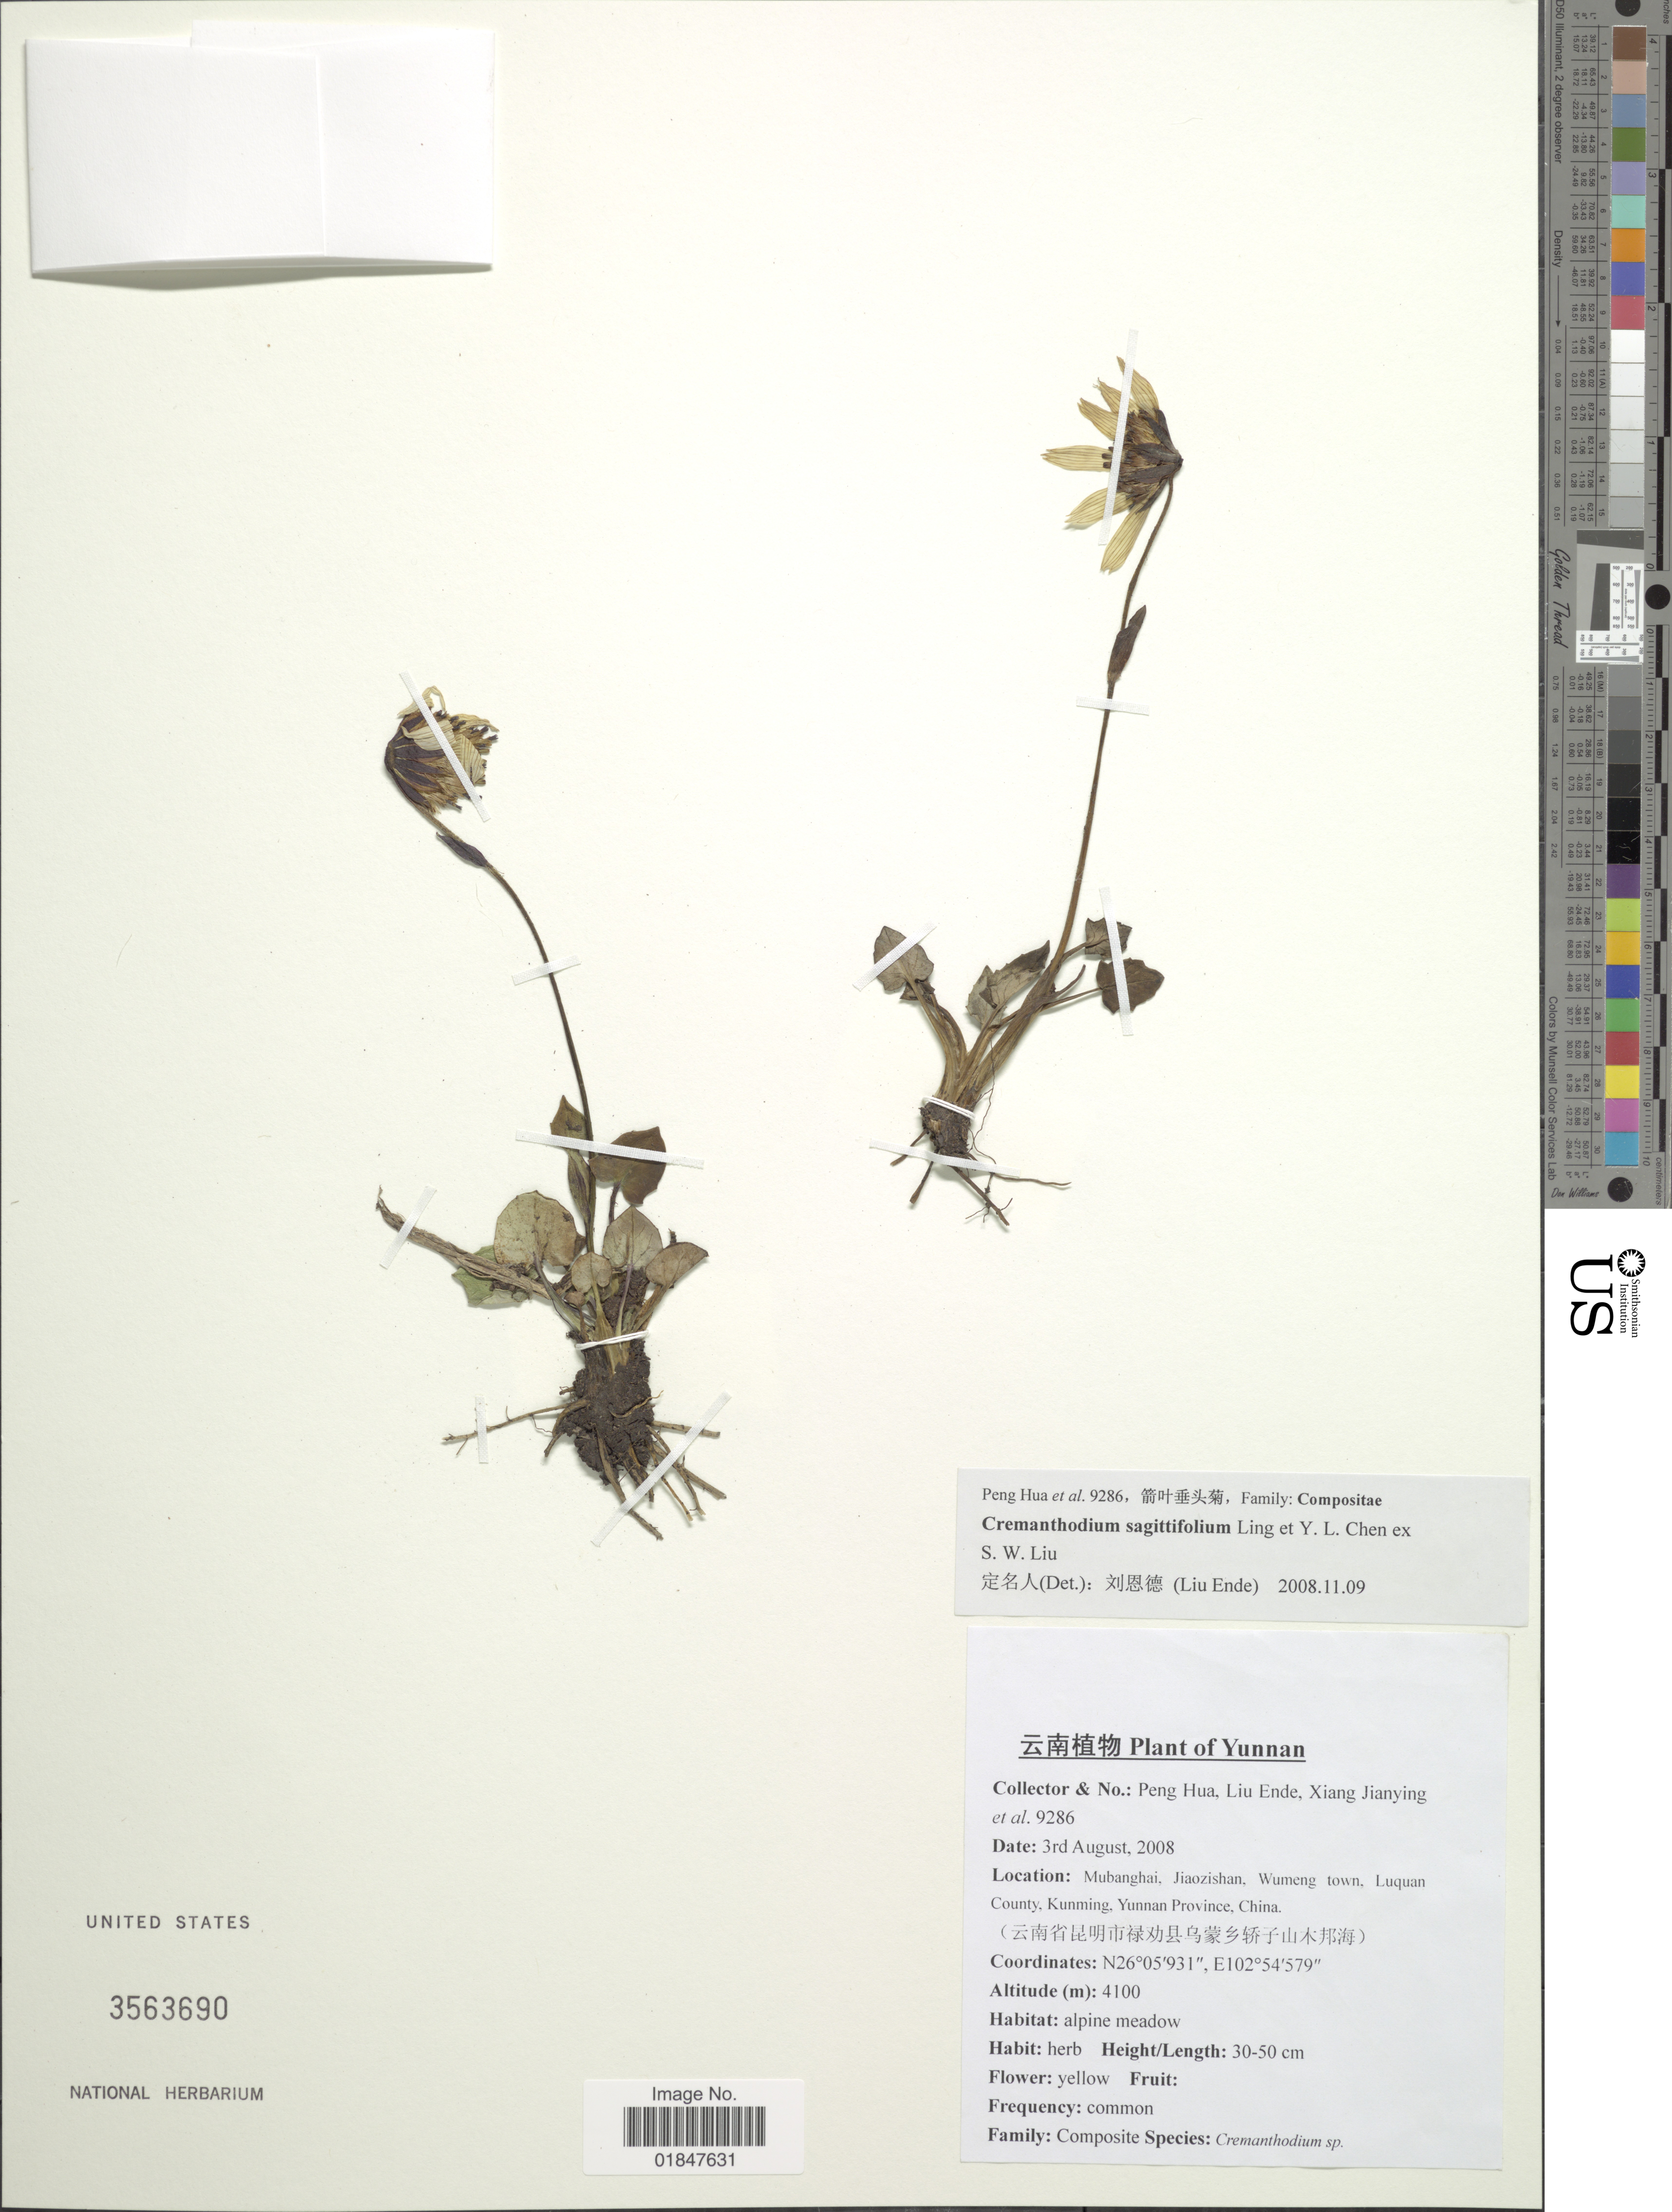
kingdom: Plantae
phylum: Tracheophyta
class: Magnoliopsida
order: Asterales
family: Asteraceae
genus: Cremanthodium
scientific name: Cremanthodium sagittifolium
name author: Link & Y.L. Chen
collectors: H. Peng, E. Liu, J. Xiang & et al.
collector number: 9286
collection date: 2008-08-03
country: China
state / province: Yunnan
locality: Mubanghai, Jiaozishan, Wumeng town, Luquan County, Kunming, Yunnan Province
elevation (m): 4100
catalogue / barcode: US 3563690